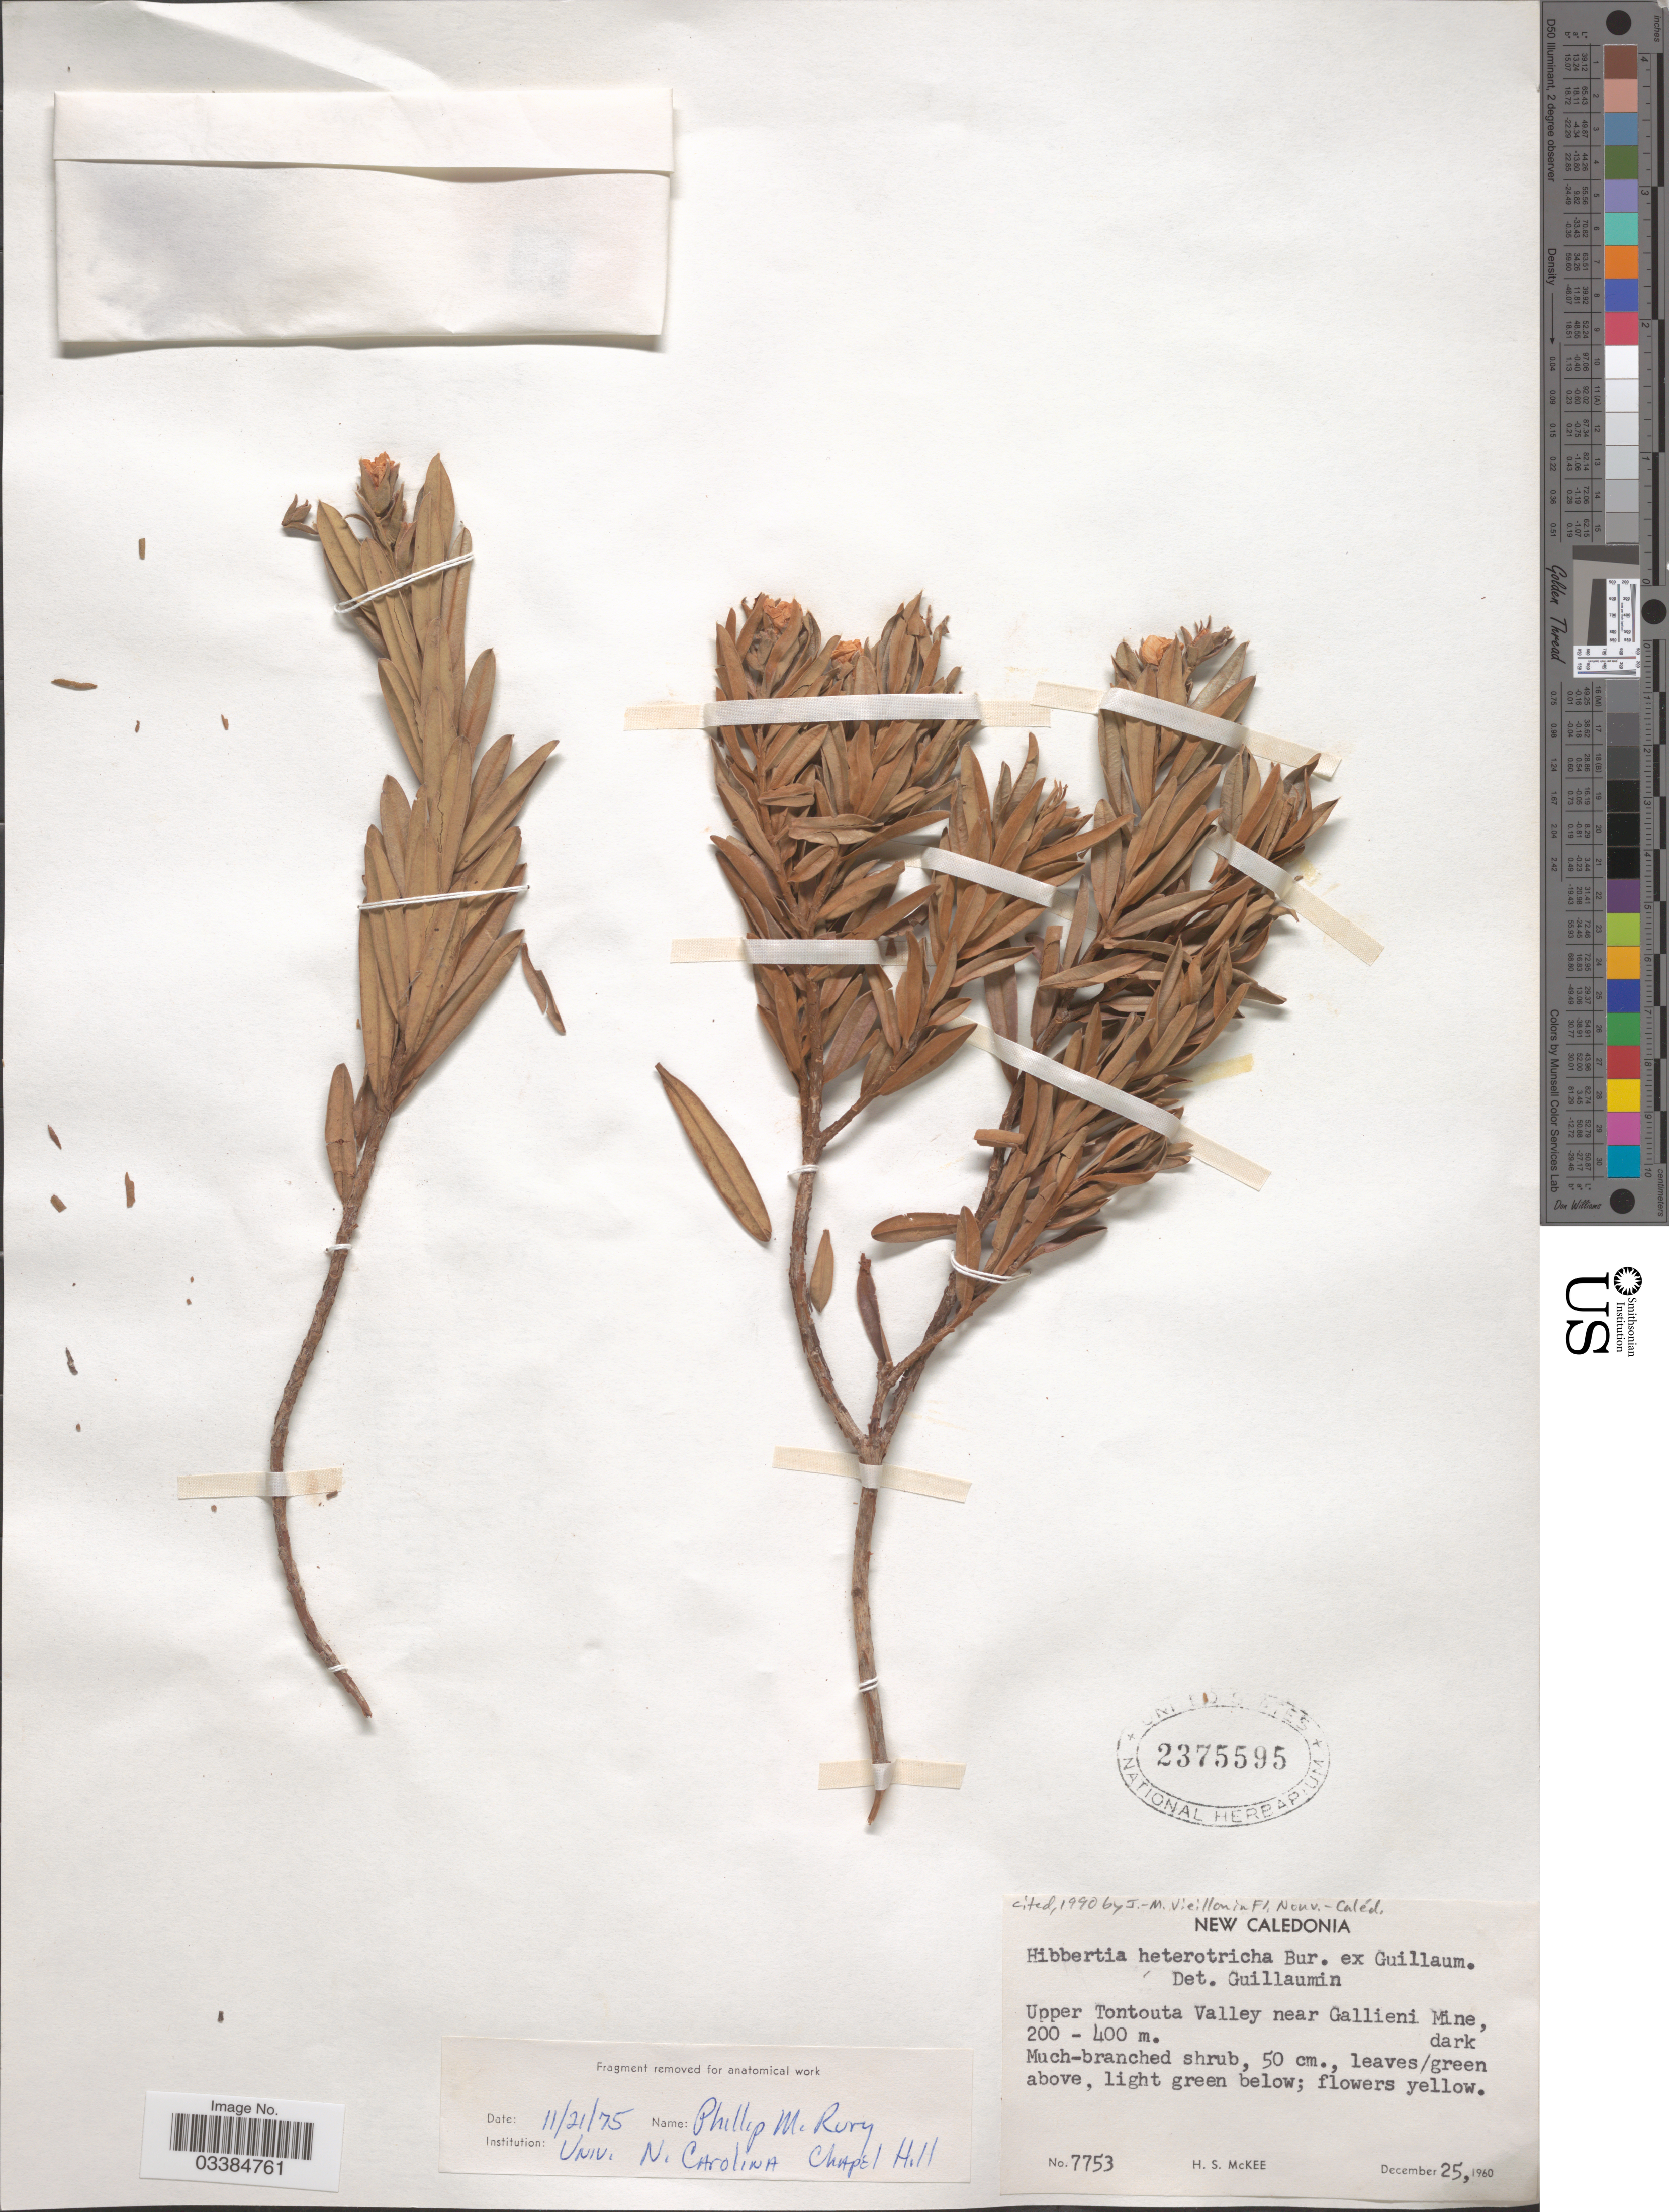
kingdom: Plantae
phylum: Tracheophyta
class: Magnoliopsida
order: Dilleniales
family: Dilleniaceae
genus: Hibbertia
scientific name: Hibbertia heterotricha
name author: Bureau ex Guillaumin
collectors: H. S. McKee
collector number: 7753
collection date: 1960-12-25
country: New Caledonia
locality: Upper Tontouta Valley near Gallieni Mine, dark.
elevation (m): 200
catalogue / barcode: US 2375595